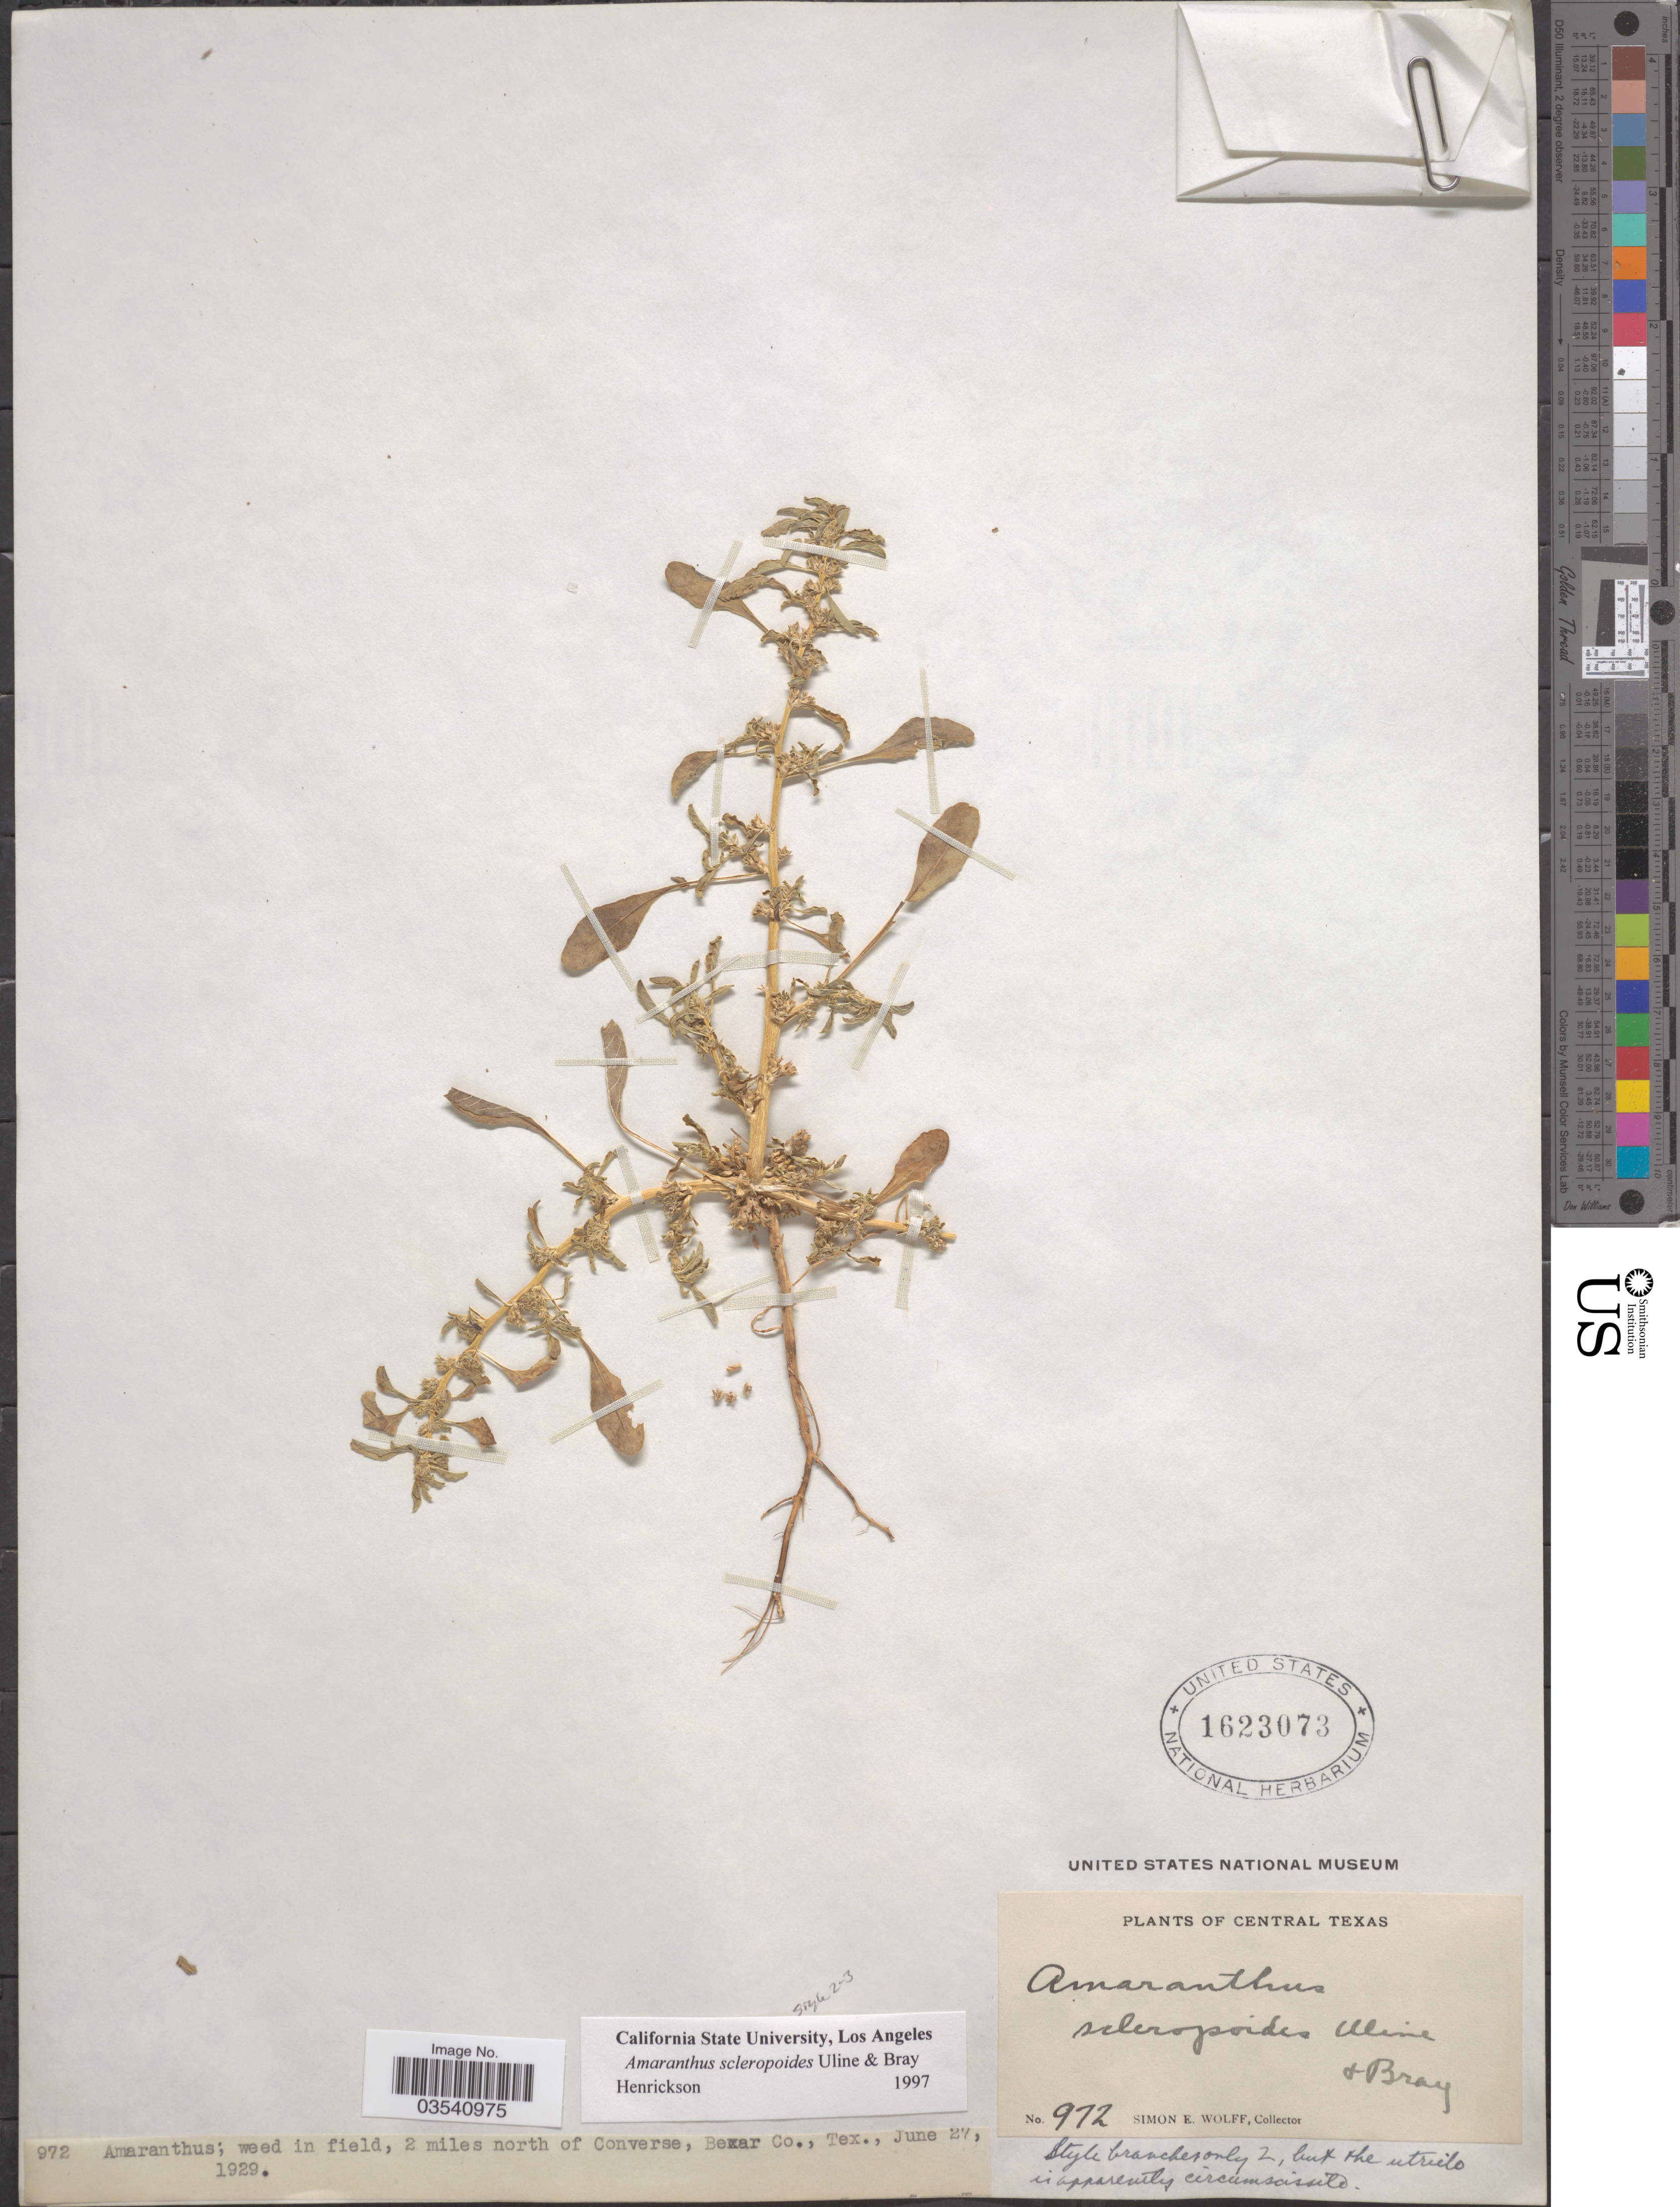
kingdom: Plantae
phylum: Tracheophyta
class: Magnoliopsida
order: Caryophyllales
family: Amaranthaceae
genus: Amaranthus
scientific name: Amaranthus scleropoides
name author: Uline & W.L. Bray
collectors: S. E. Wolff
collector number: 972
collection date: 1929-06-27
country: United States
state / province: Texas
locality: Central Texas. 2 miles north of Converse, Bexar Co.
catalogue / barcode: US 1623073